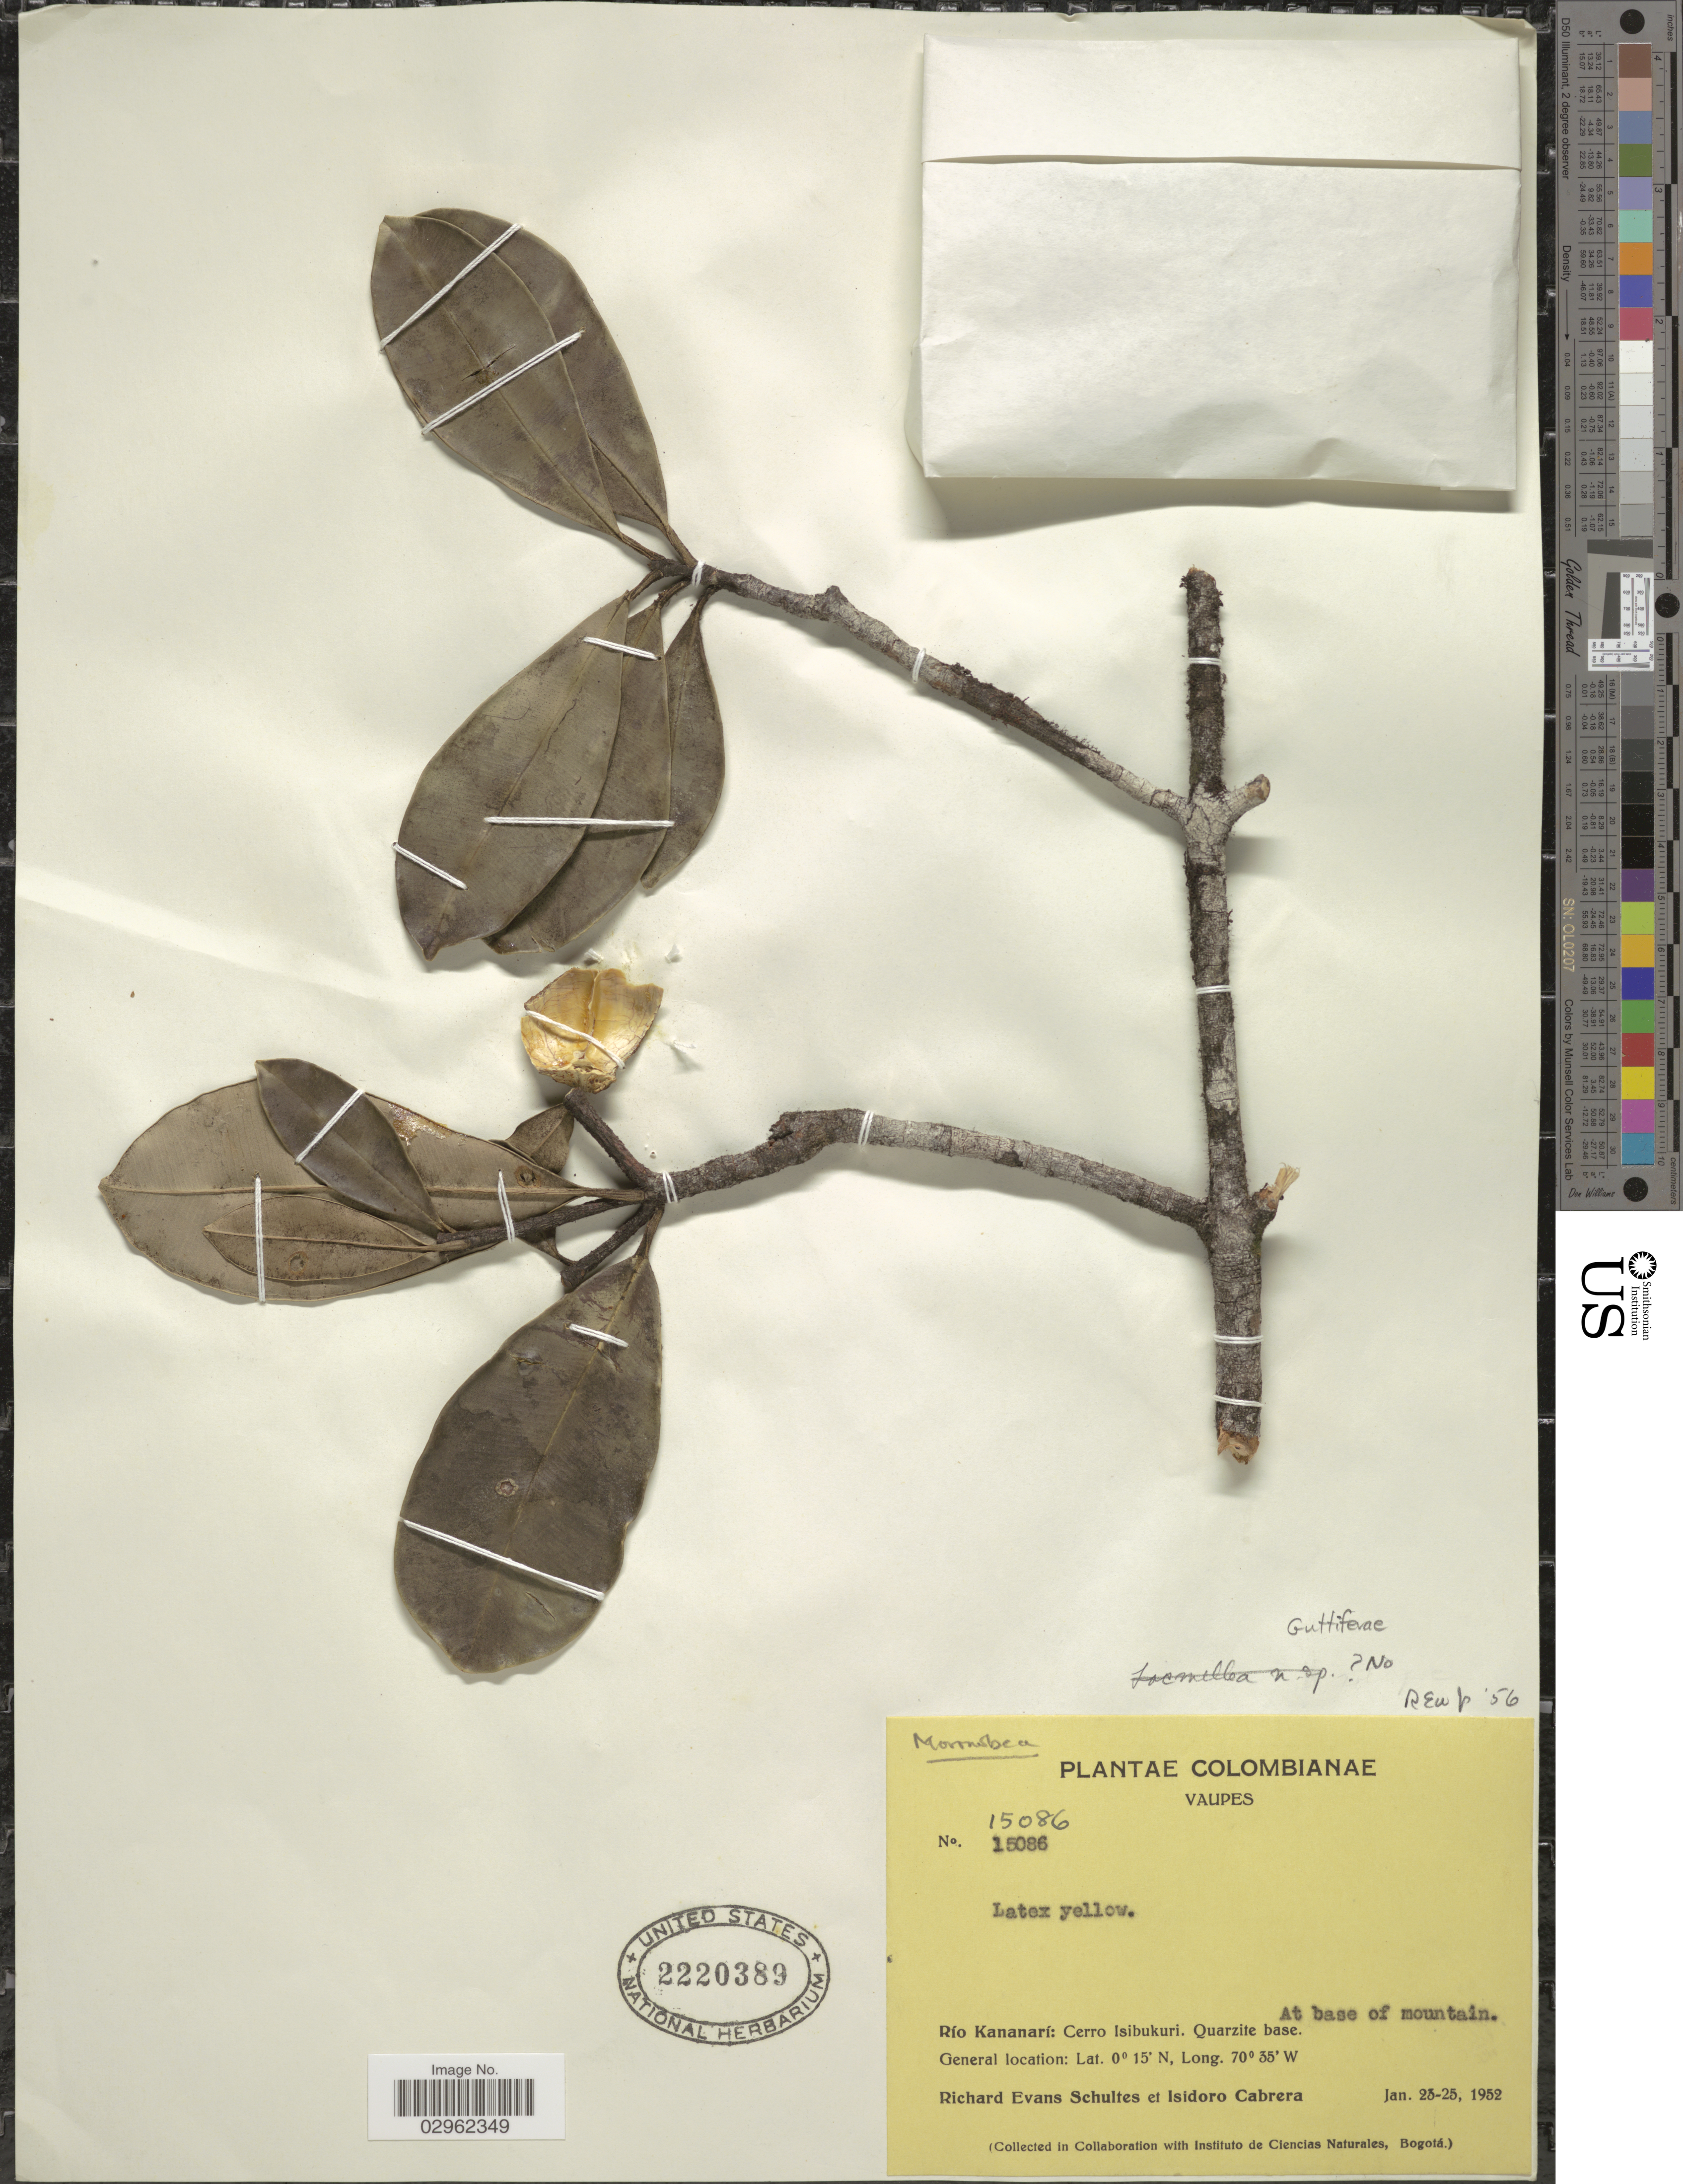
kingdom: Plantae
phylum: Tracheophyta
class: Magnoliopsida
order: Malpighiales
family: Clusiaceae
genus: Moronobea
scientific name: Moronobea riparia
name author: Planch. & Triana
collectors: R. E. Schultes & I. Cabrera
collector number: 15086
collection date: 1952-01-23/1952-01-25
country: Colombia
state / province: Vaupés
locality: Río Kananarí: Cerro Isibukuri. Quartzite base. At base of mountain.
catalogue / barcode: US 2220389